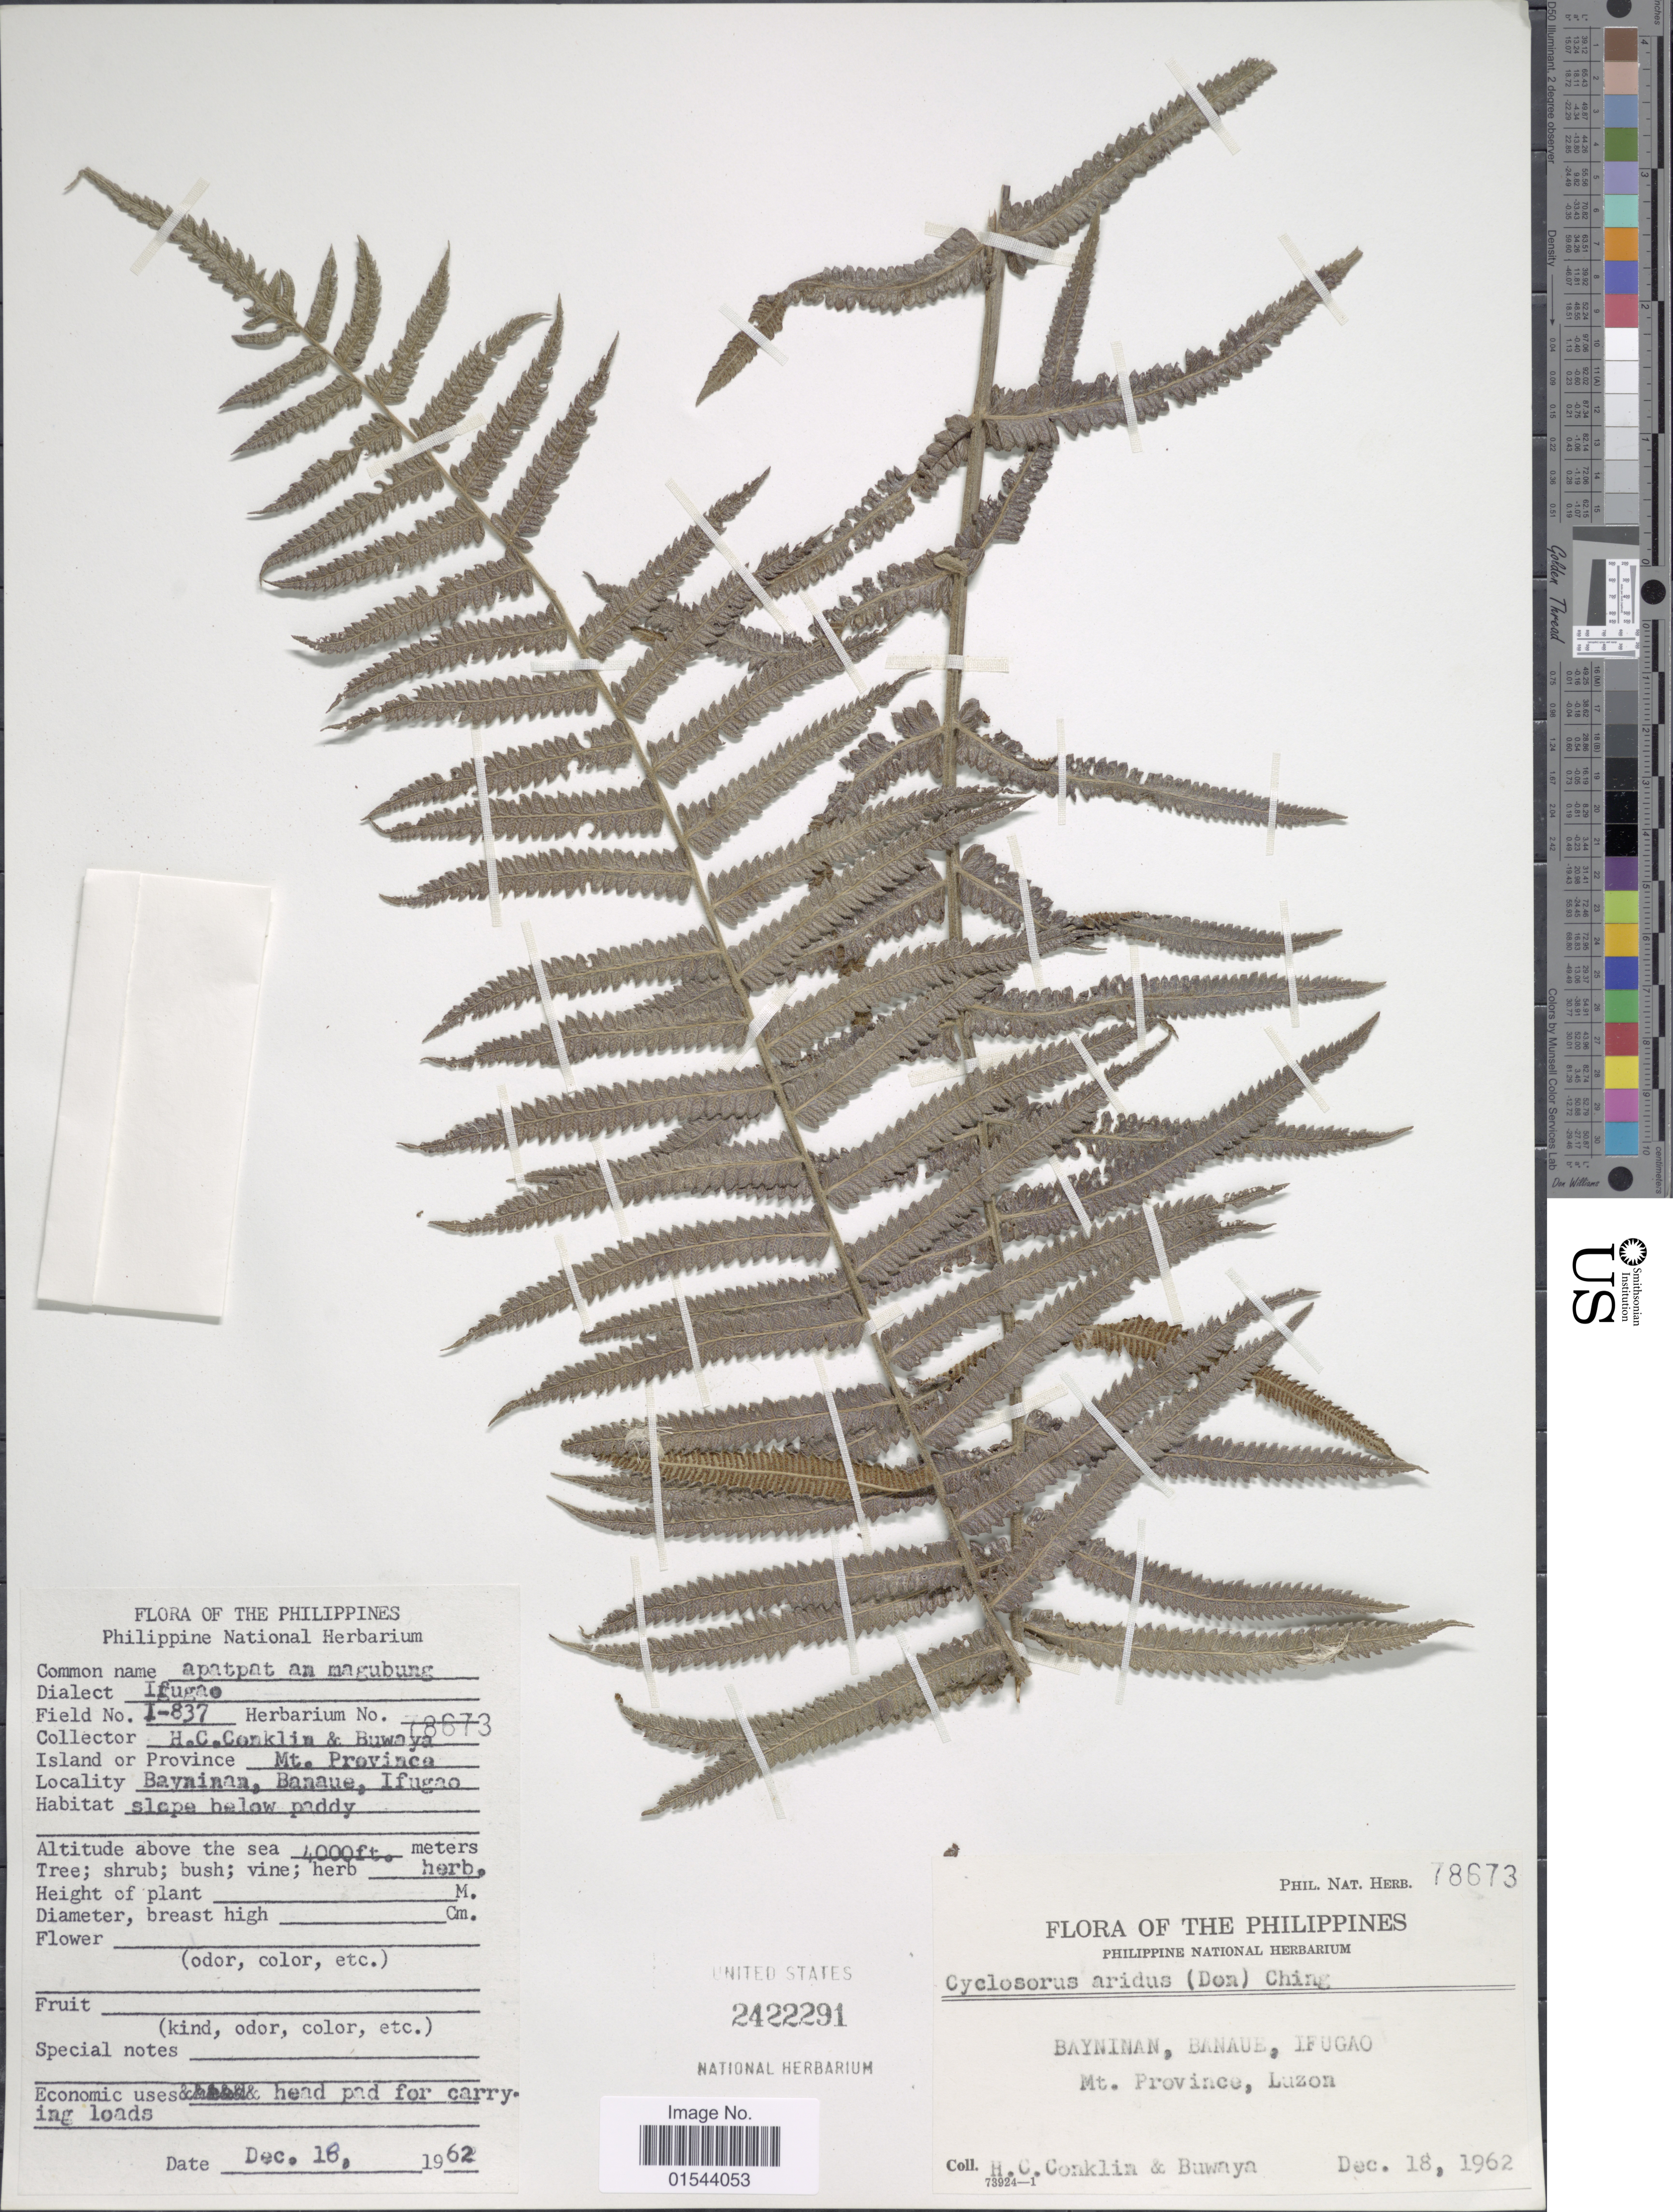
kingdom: Plantae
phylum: Tracheophyta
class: Polypodiopsida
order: Polypodiales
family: Thelypteridaceae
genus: Christella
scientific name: Christella arida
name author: (D. Don) Holttum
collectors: H. Conklin & -. Buwaya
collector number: Phil. Nat. Herb.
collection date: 1962-12-18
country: Philippines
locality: Bayninan, Banaue, Ifugao, Mt Province, Luzon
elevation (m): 1219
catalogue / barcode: US 2422291